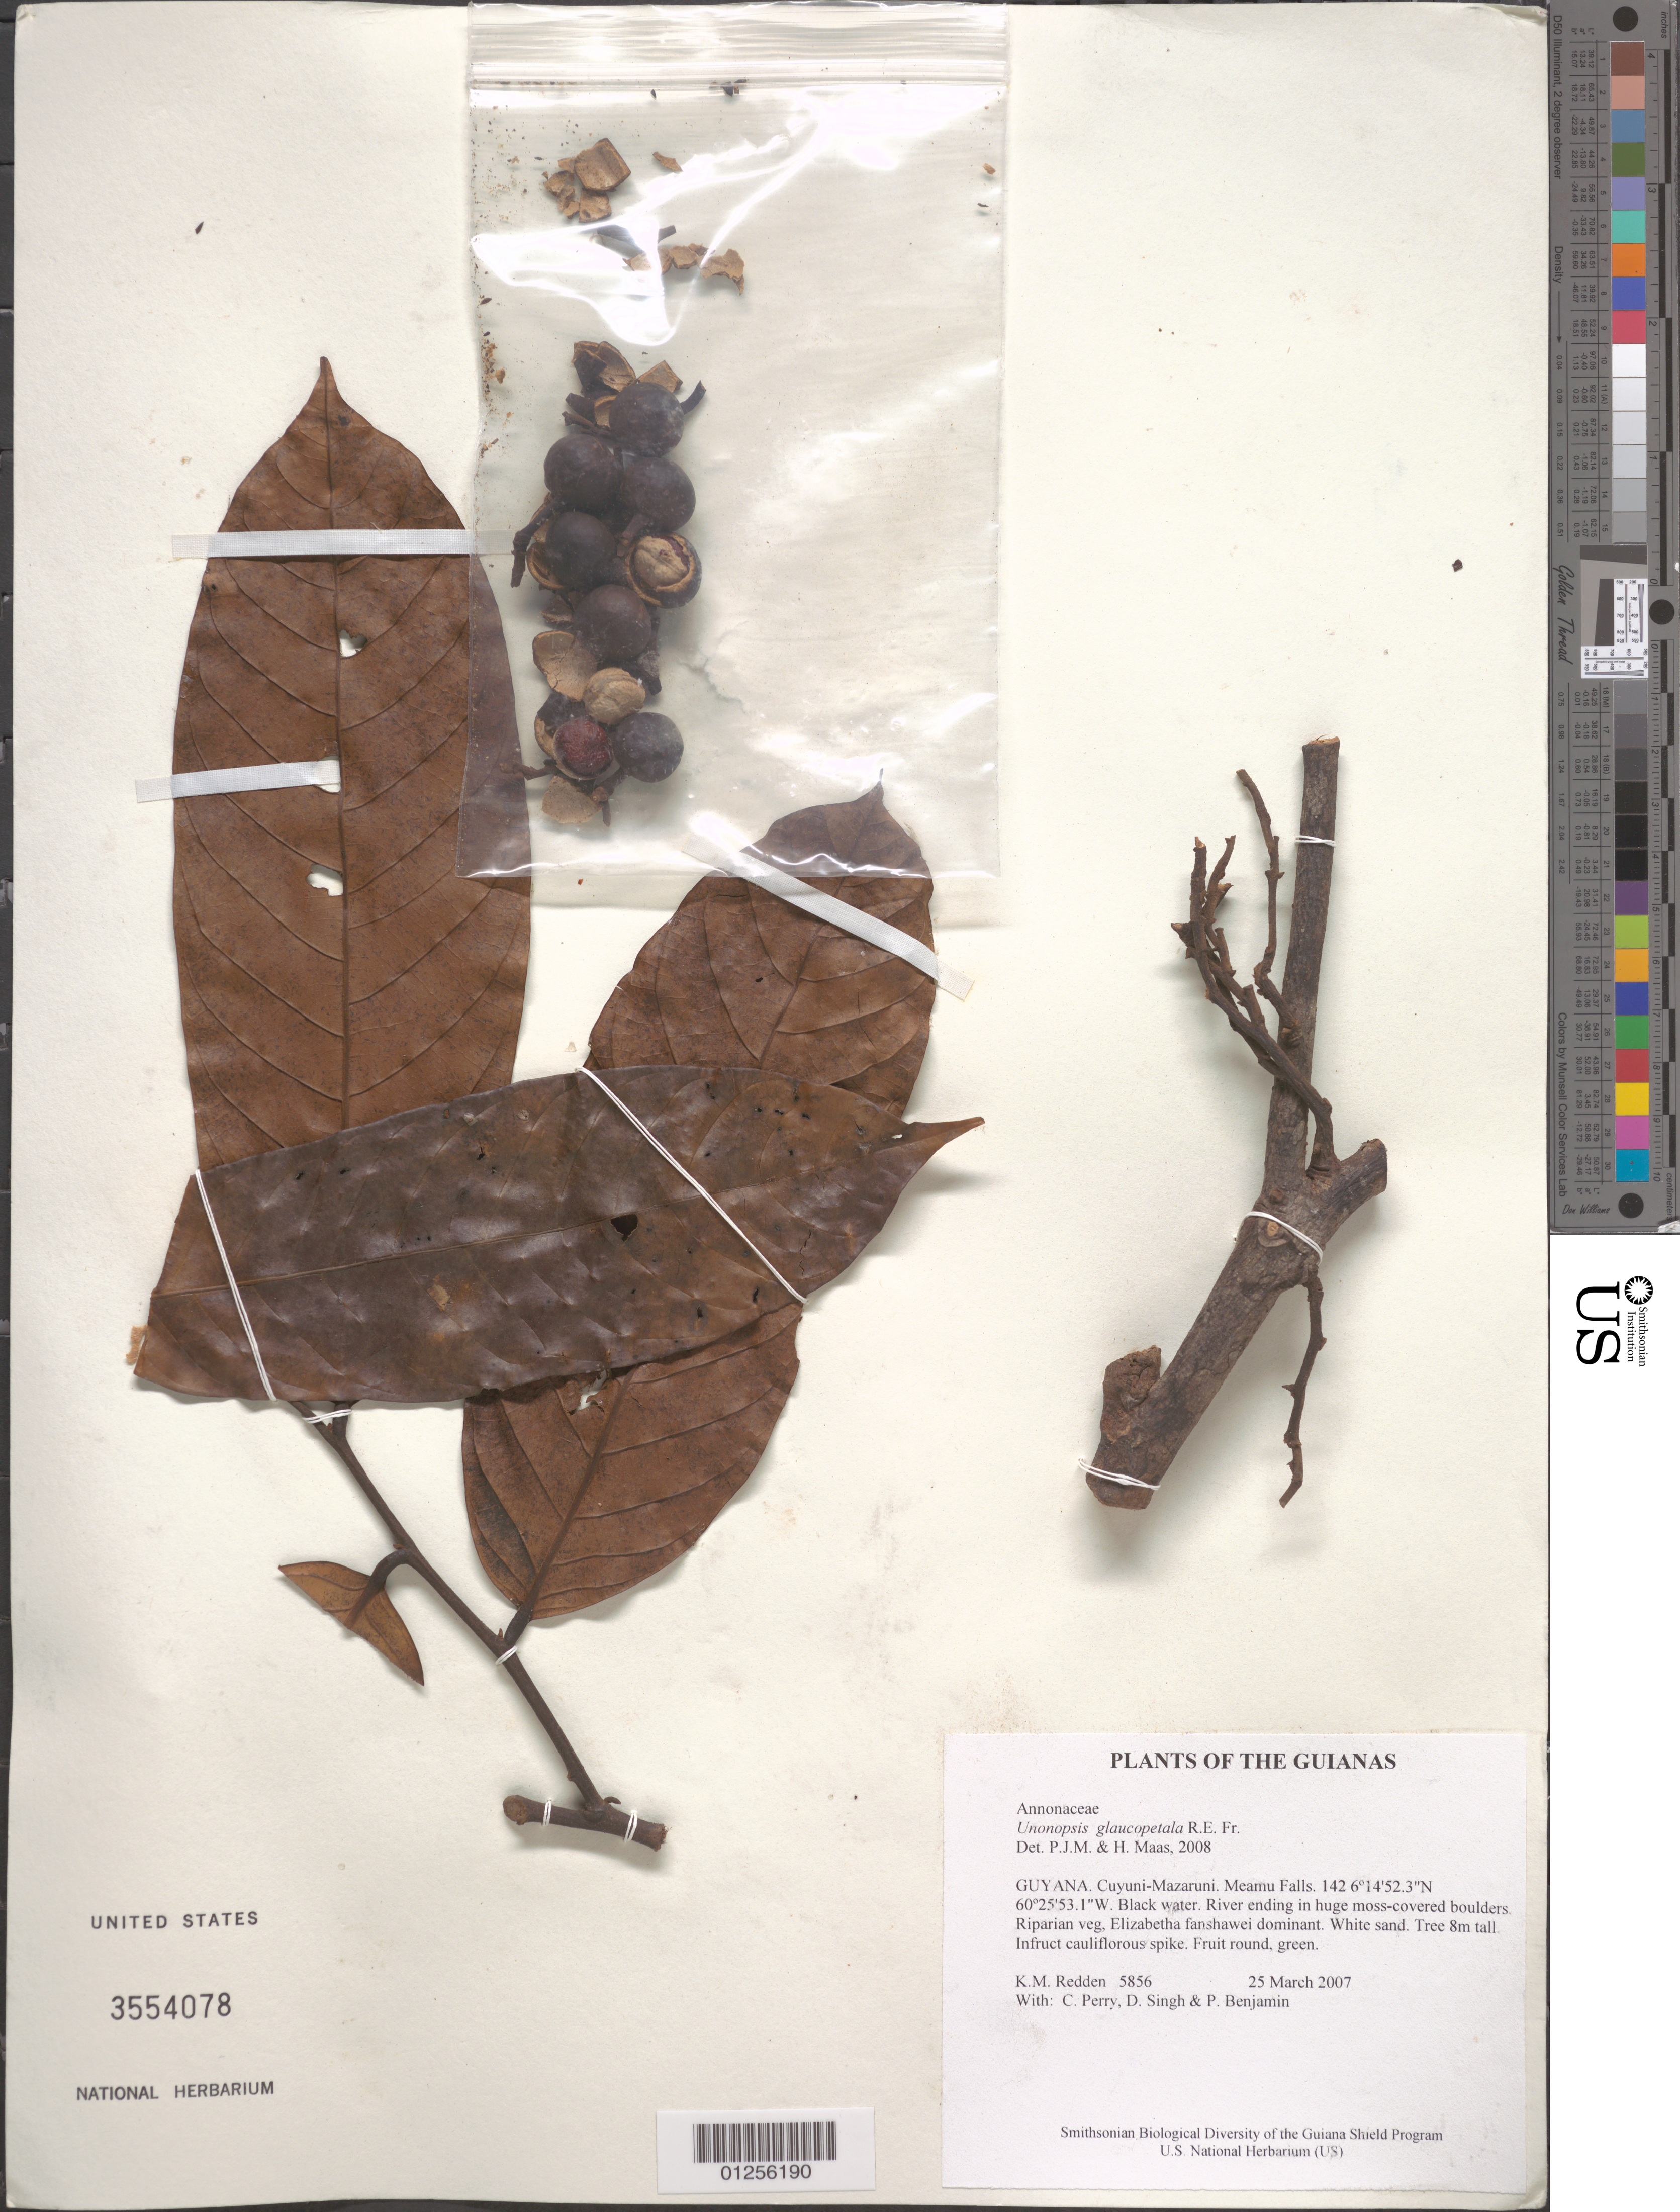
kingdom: Plantae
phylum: Tracheophyta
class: Magnoliopsida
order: Magnoliales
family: Annonaceae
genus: Unonopsis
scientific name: Unonopsis glaucopetala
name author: R.E. Fr.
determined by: Maas, Paul J.; Maas, H.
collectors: K. M. Redden, C. Perry, D. Singh & P. Benjamin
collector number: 5856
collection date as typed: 25 March 2007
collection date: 2007-03-25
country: Guyana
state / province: Cuyuni-Mazaruni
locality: Meamu Falls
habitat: Black water. River ending in huge moss-covered boulders. Riparian veg, Elizabetha fanshawei dominant. White sand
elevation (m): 142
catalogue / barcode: US 3554078